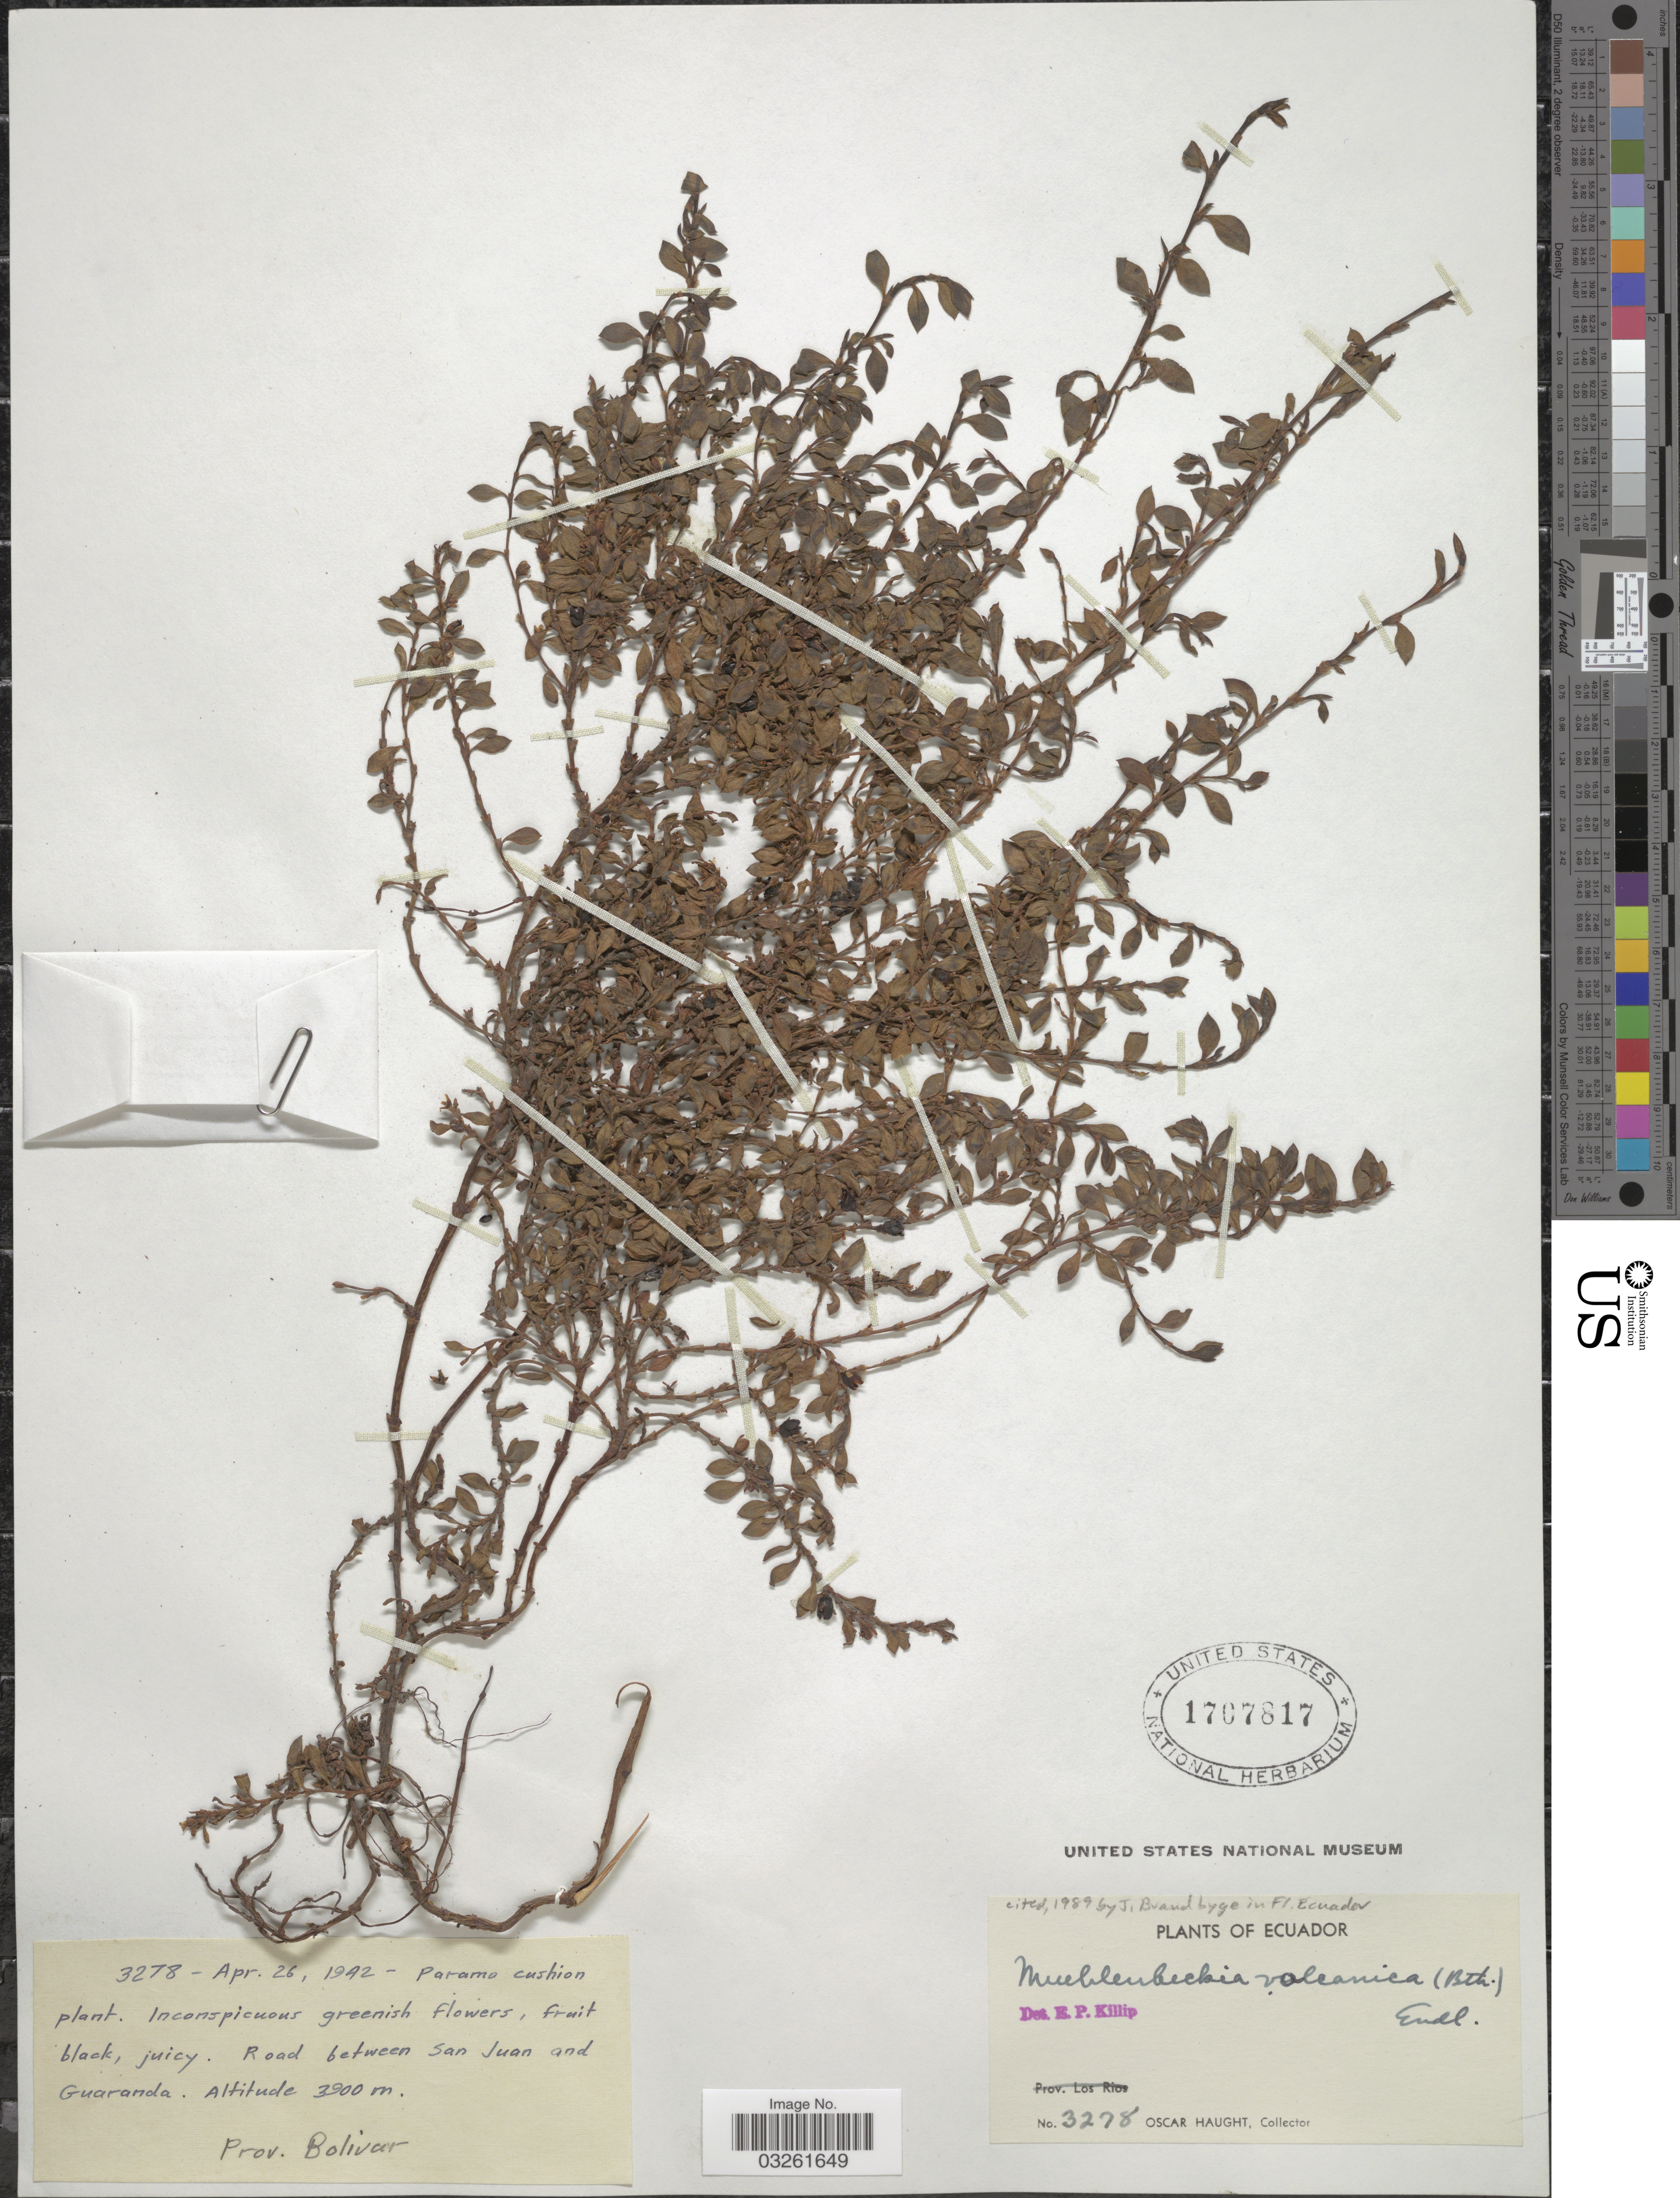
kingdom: Plantae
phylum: Tracheophyta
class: Magnoliopsida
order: Caryophyllales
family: Polygonaceae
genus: Muehlenbeckia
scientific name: Muehlenbeckia volcanica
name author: (Benth.) Endl.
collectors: O. L. Haught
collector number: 3278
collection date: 1942-04-26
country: Ecuador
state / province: Bolívar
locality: Road between San Juan and Guaranda.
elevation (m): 3900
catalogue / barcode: US 1707817